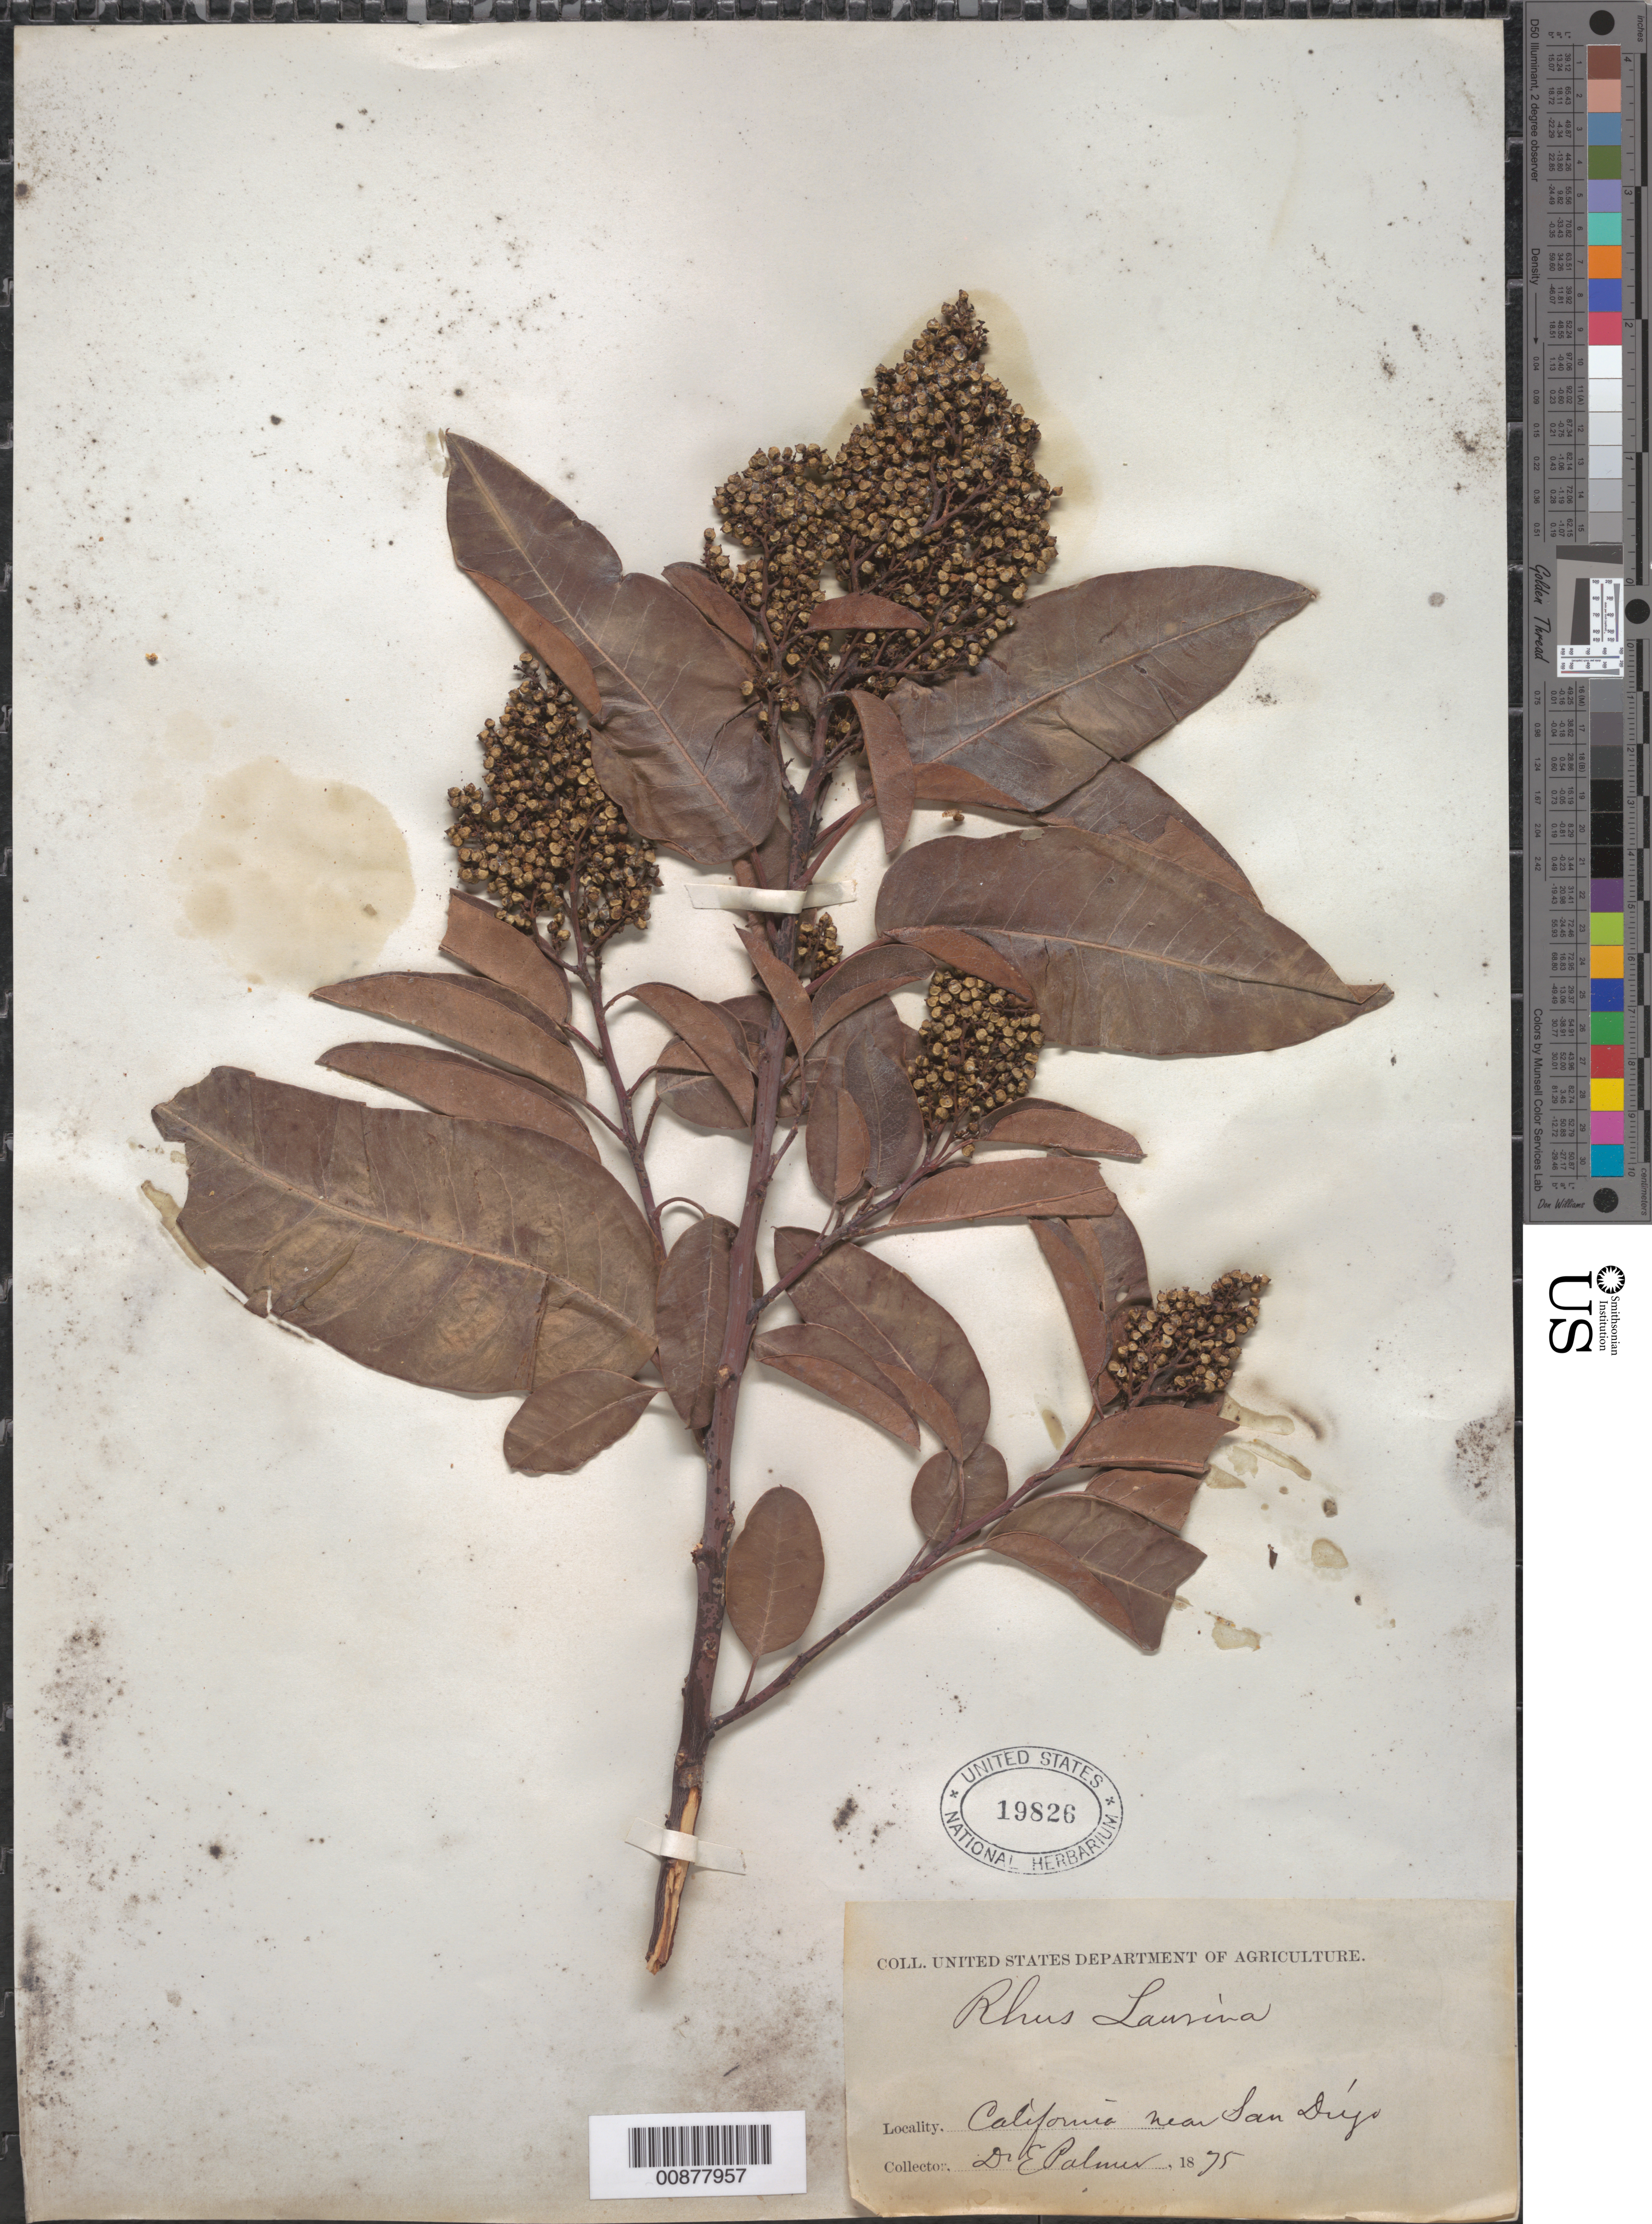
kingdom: Plantae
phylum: Tracheophyta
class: Magnoliopsida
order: Sapindales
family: Anacardiaceae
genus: Malosma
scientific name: Malosma laurina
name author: (Nutt.) Nutt. ex Abrams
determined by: Mitchell, John D.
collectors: E. Palmer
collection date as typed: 1875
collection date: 1875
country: United States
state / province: California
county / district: San Diego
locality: Near San Diego, California.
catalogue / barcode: US 19826